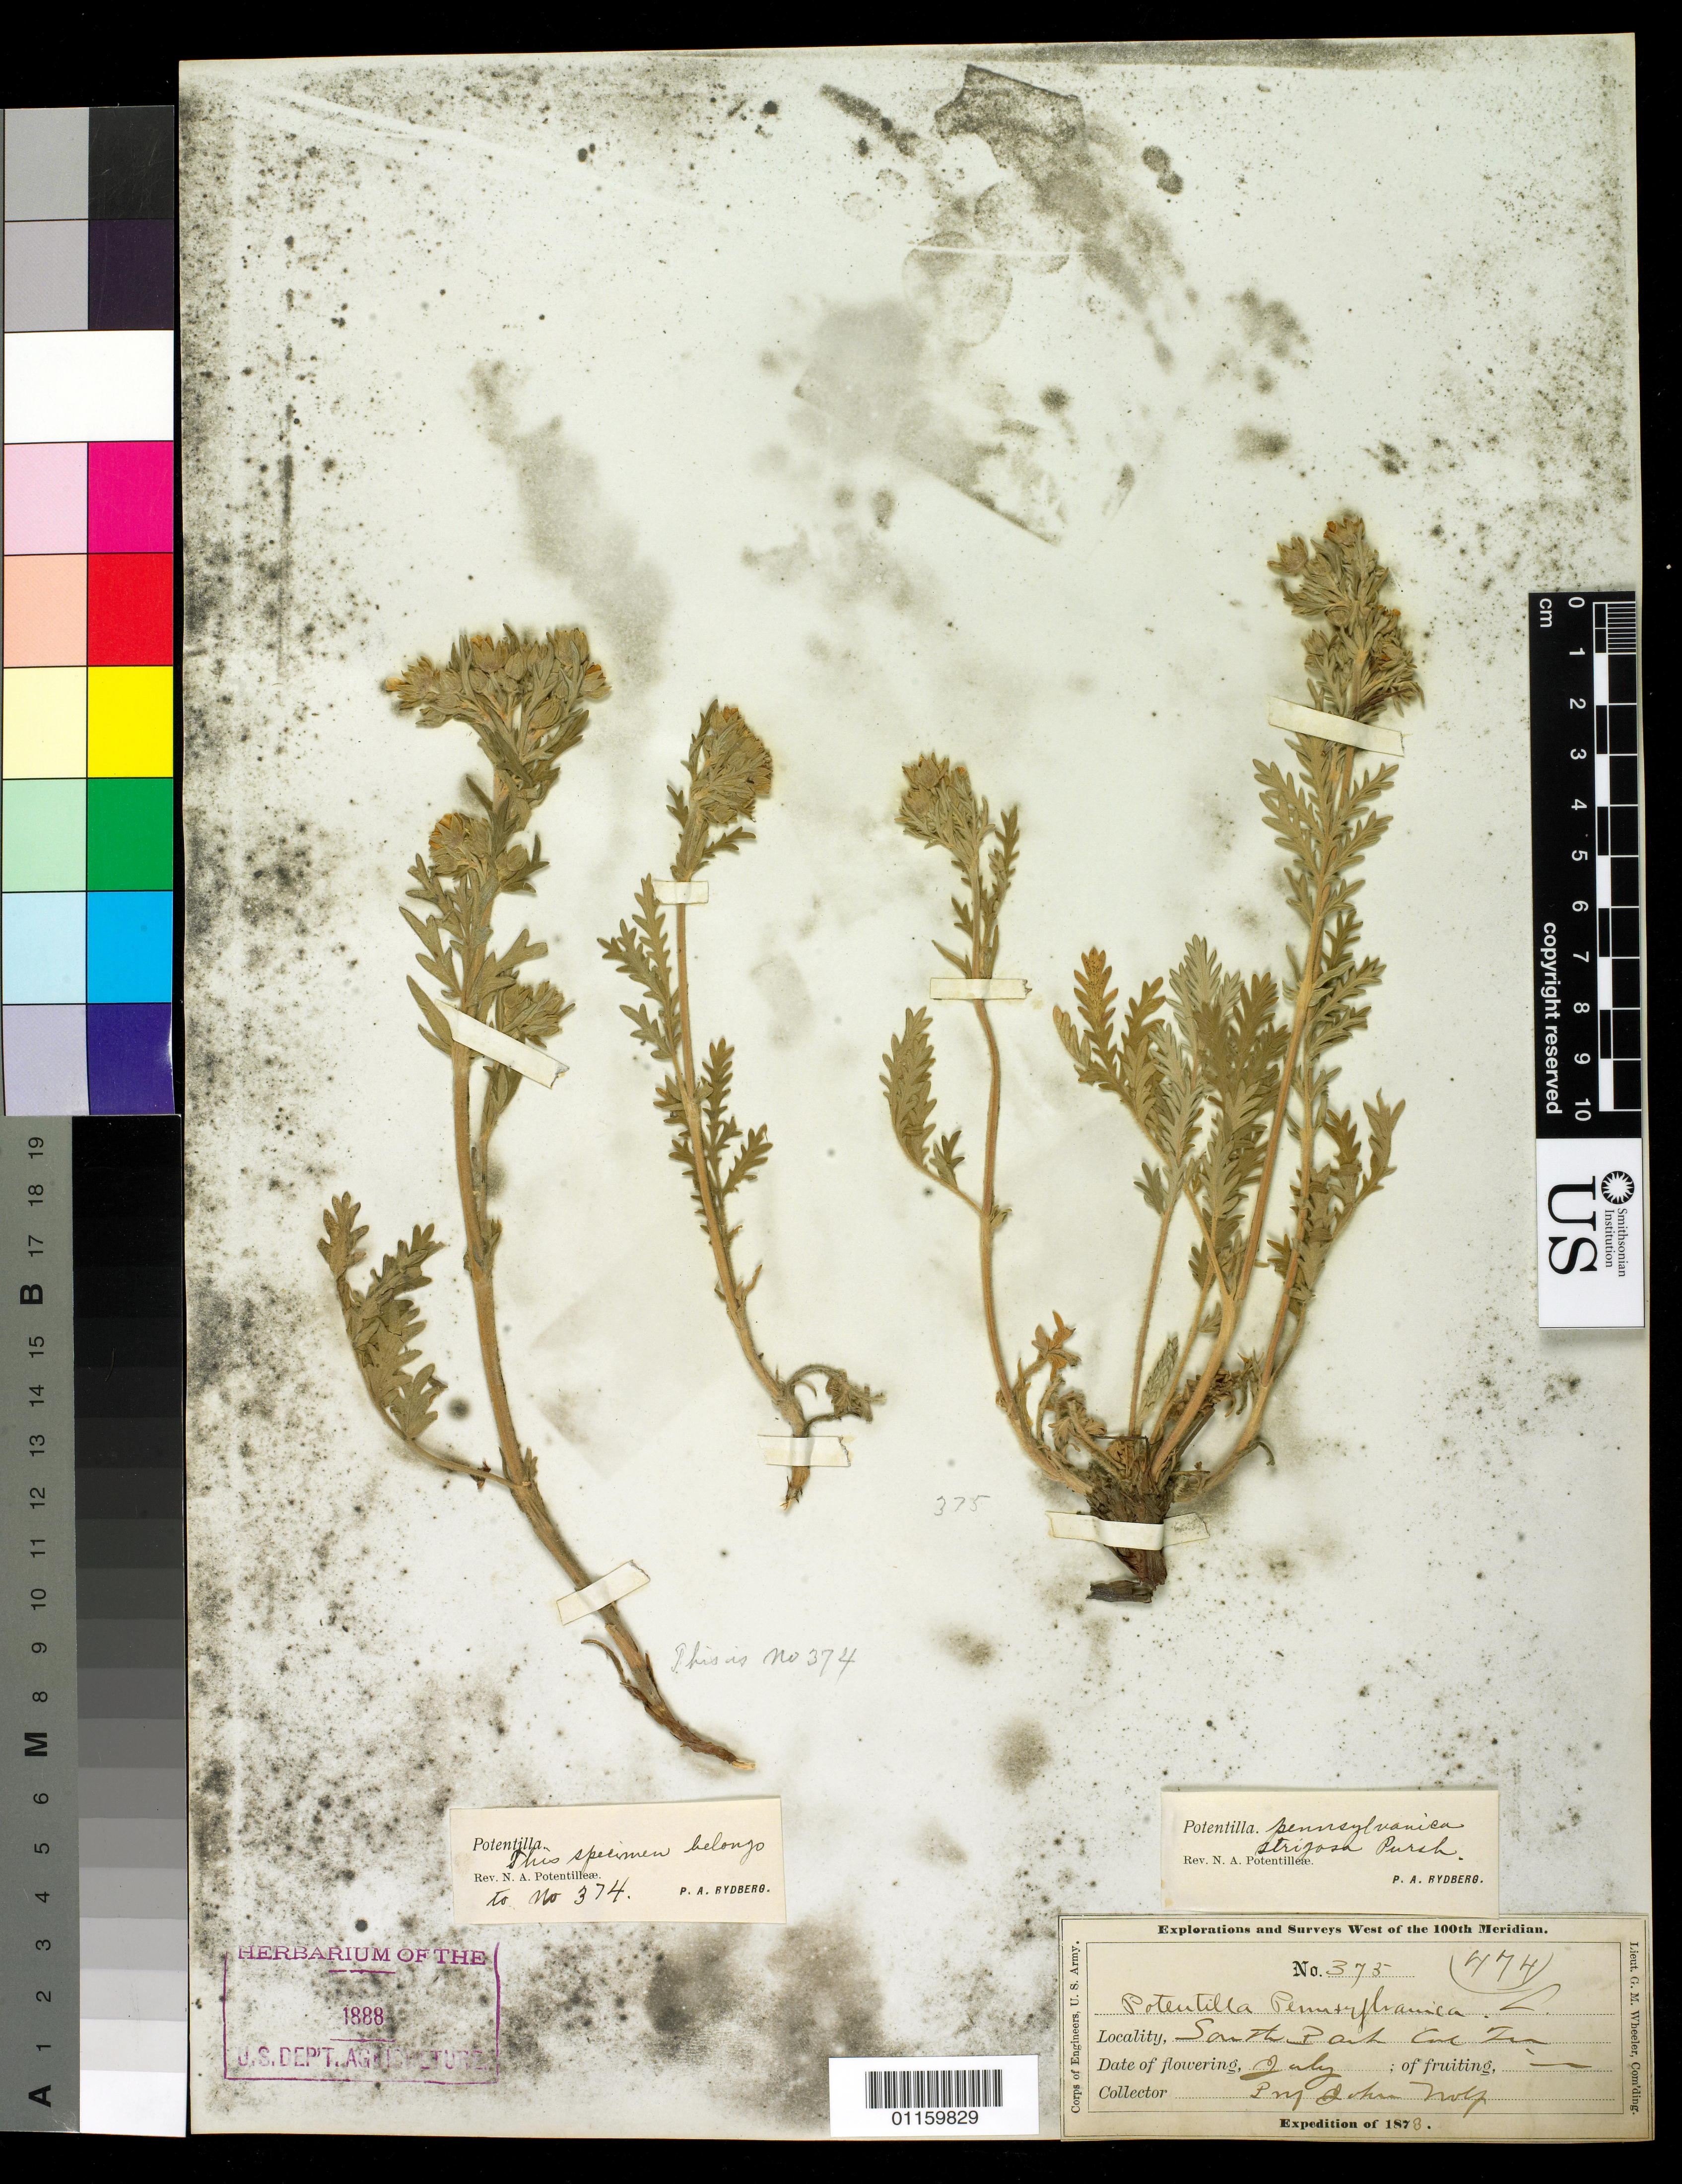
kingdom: Plantae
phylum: Tracheophyta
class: Magnoliopsida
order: Rosales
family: Rosaceae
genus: Potentilla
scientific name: Potentilla pensylvanica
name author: L.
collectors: J. Wolf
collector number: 375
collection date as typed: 1873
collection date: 1873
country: United States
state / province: Colorado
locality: South Park, Col Ter